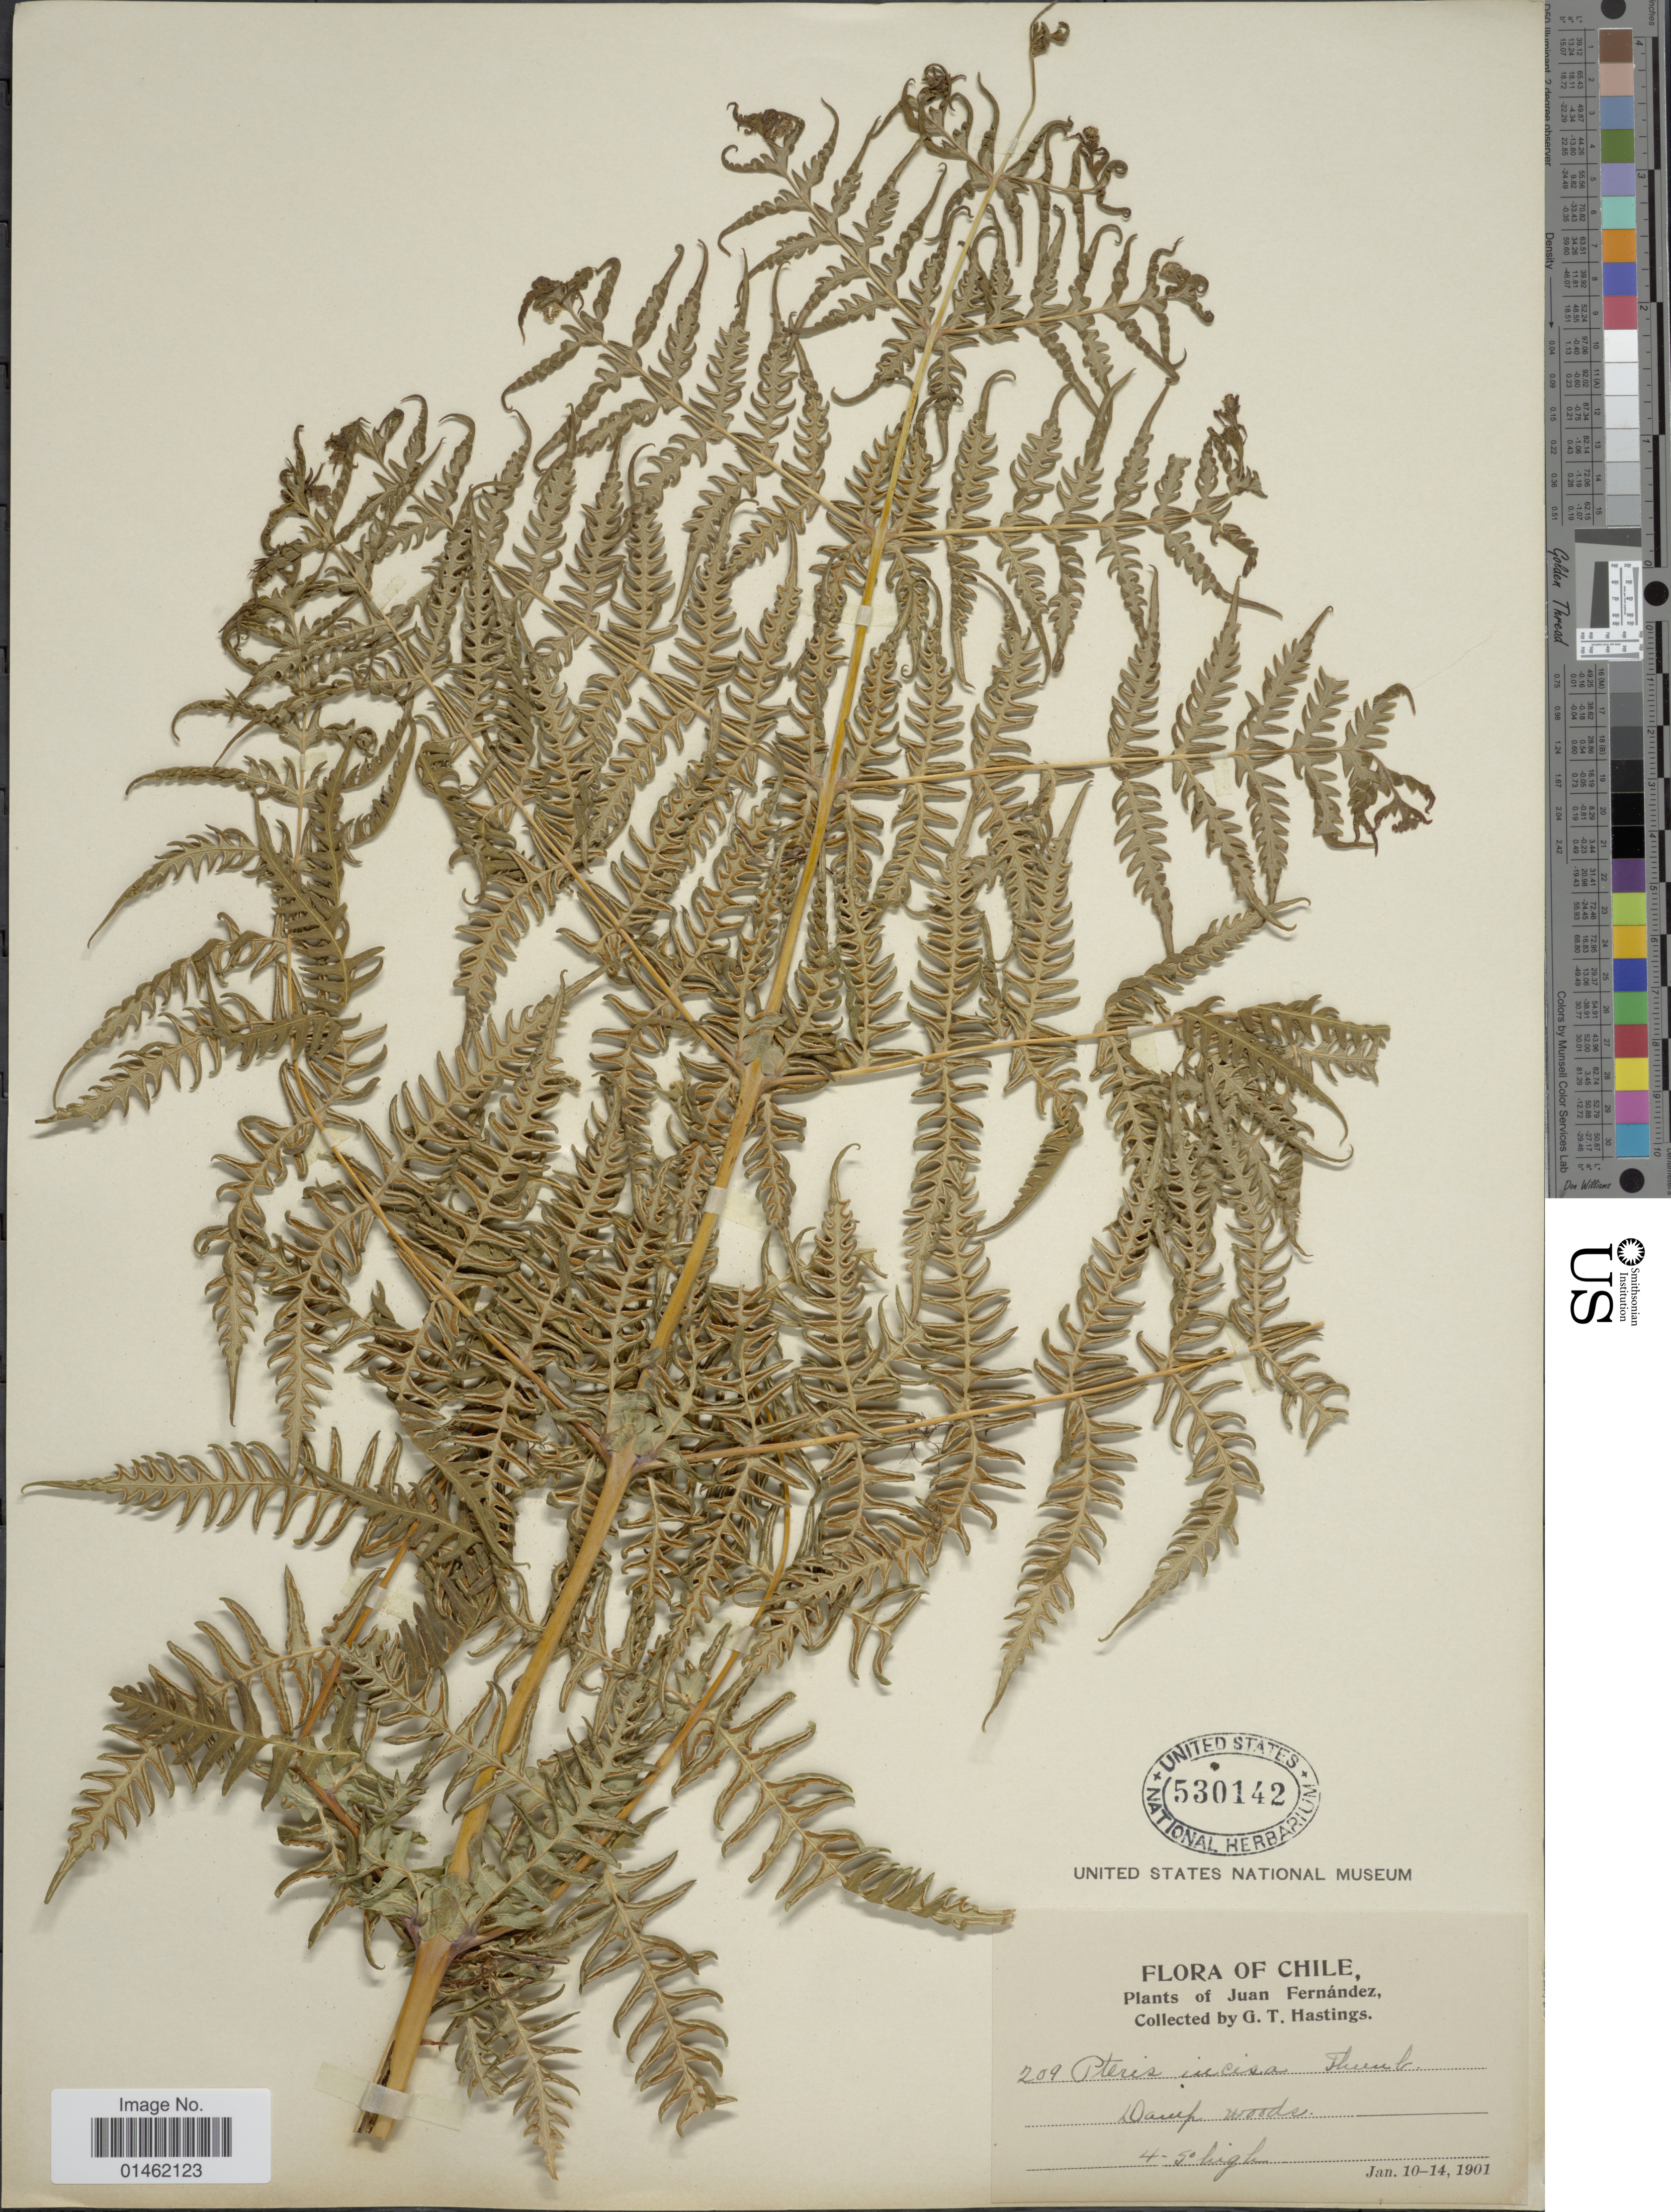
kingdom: Plantae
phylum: Tracheophyta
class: Polypodiopsida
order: Polypodiales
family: Dennstaedtiaceae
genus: Histiopteris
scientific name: Histiopteris incisa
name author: (Thunb.) J. Sm.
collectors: G. Hastings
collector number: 209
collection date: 1901-01-10/1901-01-14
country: Chile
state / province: Valparaíso (V)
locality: Juan Fernandez, Damp woods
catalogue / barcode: US 530142